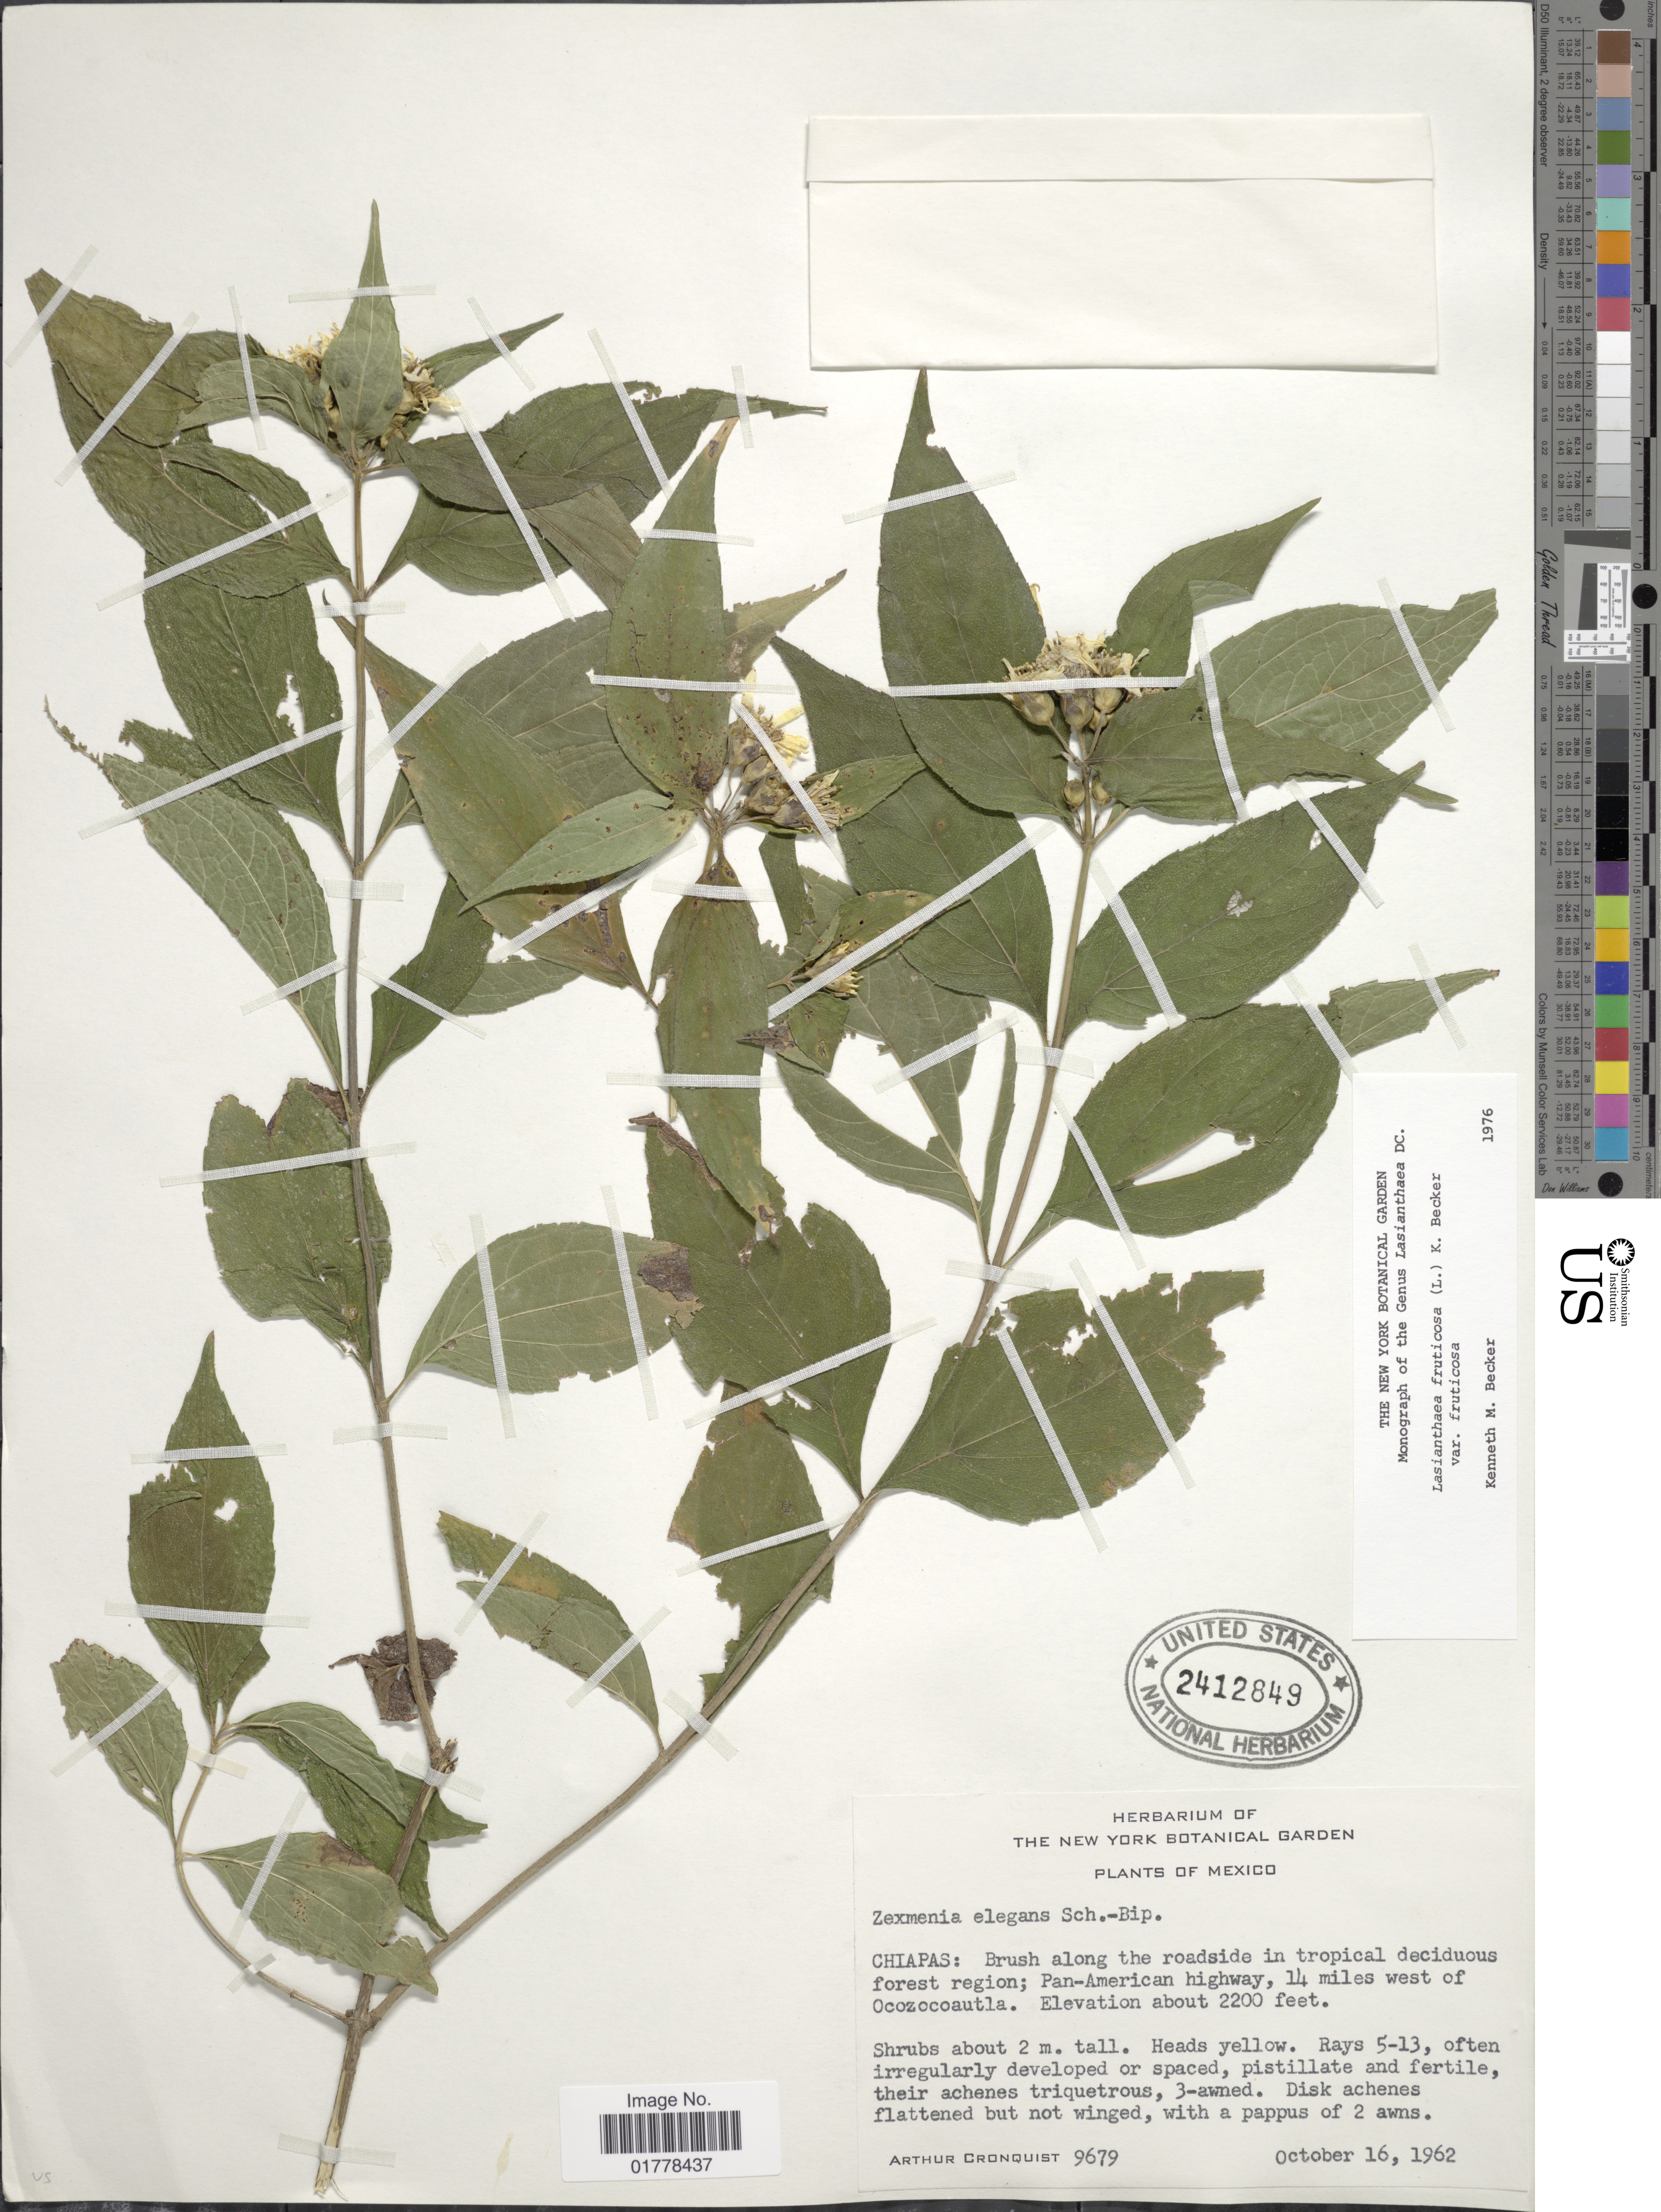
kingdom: Plantae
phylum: Tracheophyta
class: Magnoliopsida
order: Asterales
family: Asteraceae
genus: Lasianthaea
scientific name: Lasianthaea fruticosa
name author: (L.) K.M. Becker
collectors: A. J. Cronquist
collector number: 9679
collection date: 1962-10-16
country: Mexico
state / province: Chiapas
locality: Chiapas: Brush along the roadside in tropical deciduous forest region; Pan-American highway, 14 miles west of Ocozocoautla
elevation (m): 671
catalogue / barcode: US 2412849